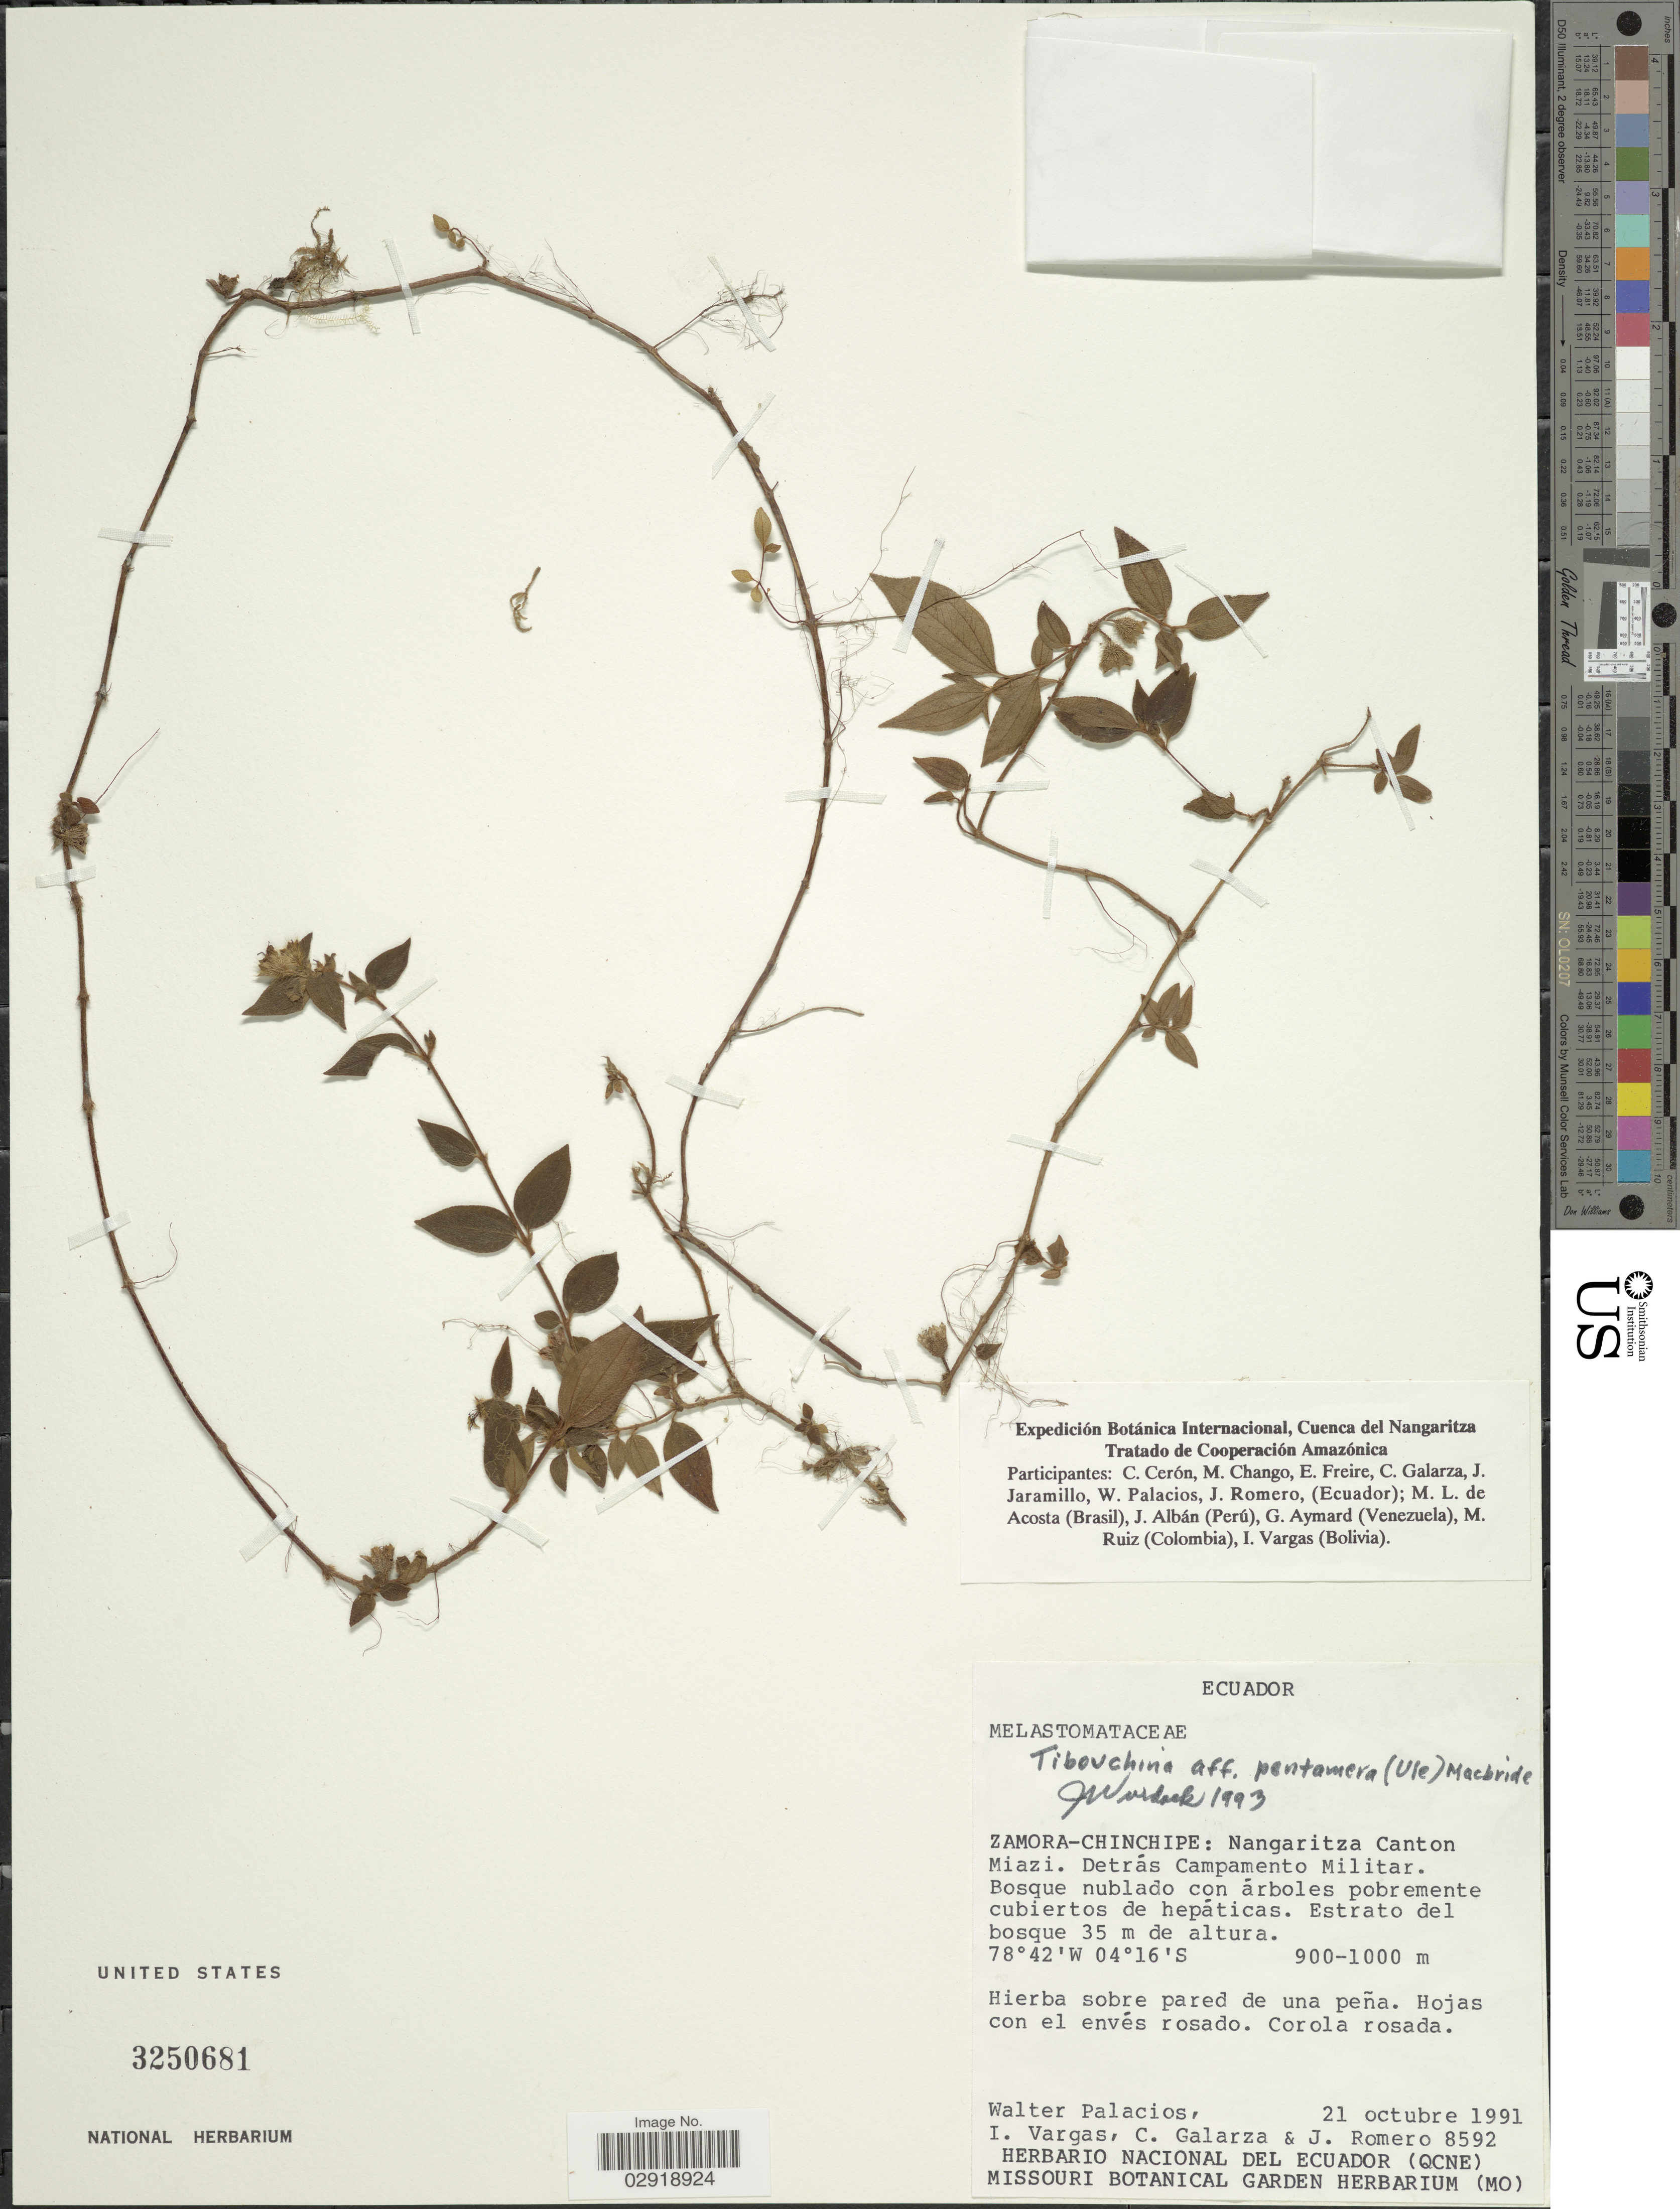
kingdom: Plantae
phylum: Tracheophyta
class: Magnoliopsida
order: Myrtales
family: Melastomataceae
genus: Chaetogastra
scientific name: Chaetogastra pentamera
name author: (Ule) P.J.F. Guim. & Michelang.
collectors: W. Palacios, I. Vargas, C. Galarza & J. Romero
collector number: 8592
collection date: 1991-10-21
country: Ecuador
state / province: Zamora-Chinchipe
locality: Nangaritza Canton Miazi. Detrás Campamento Militar.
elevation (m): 900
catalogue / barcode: US 3250681